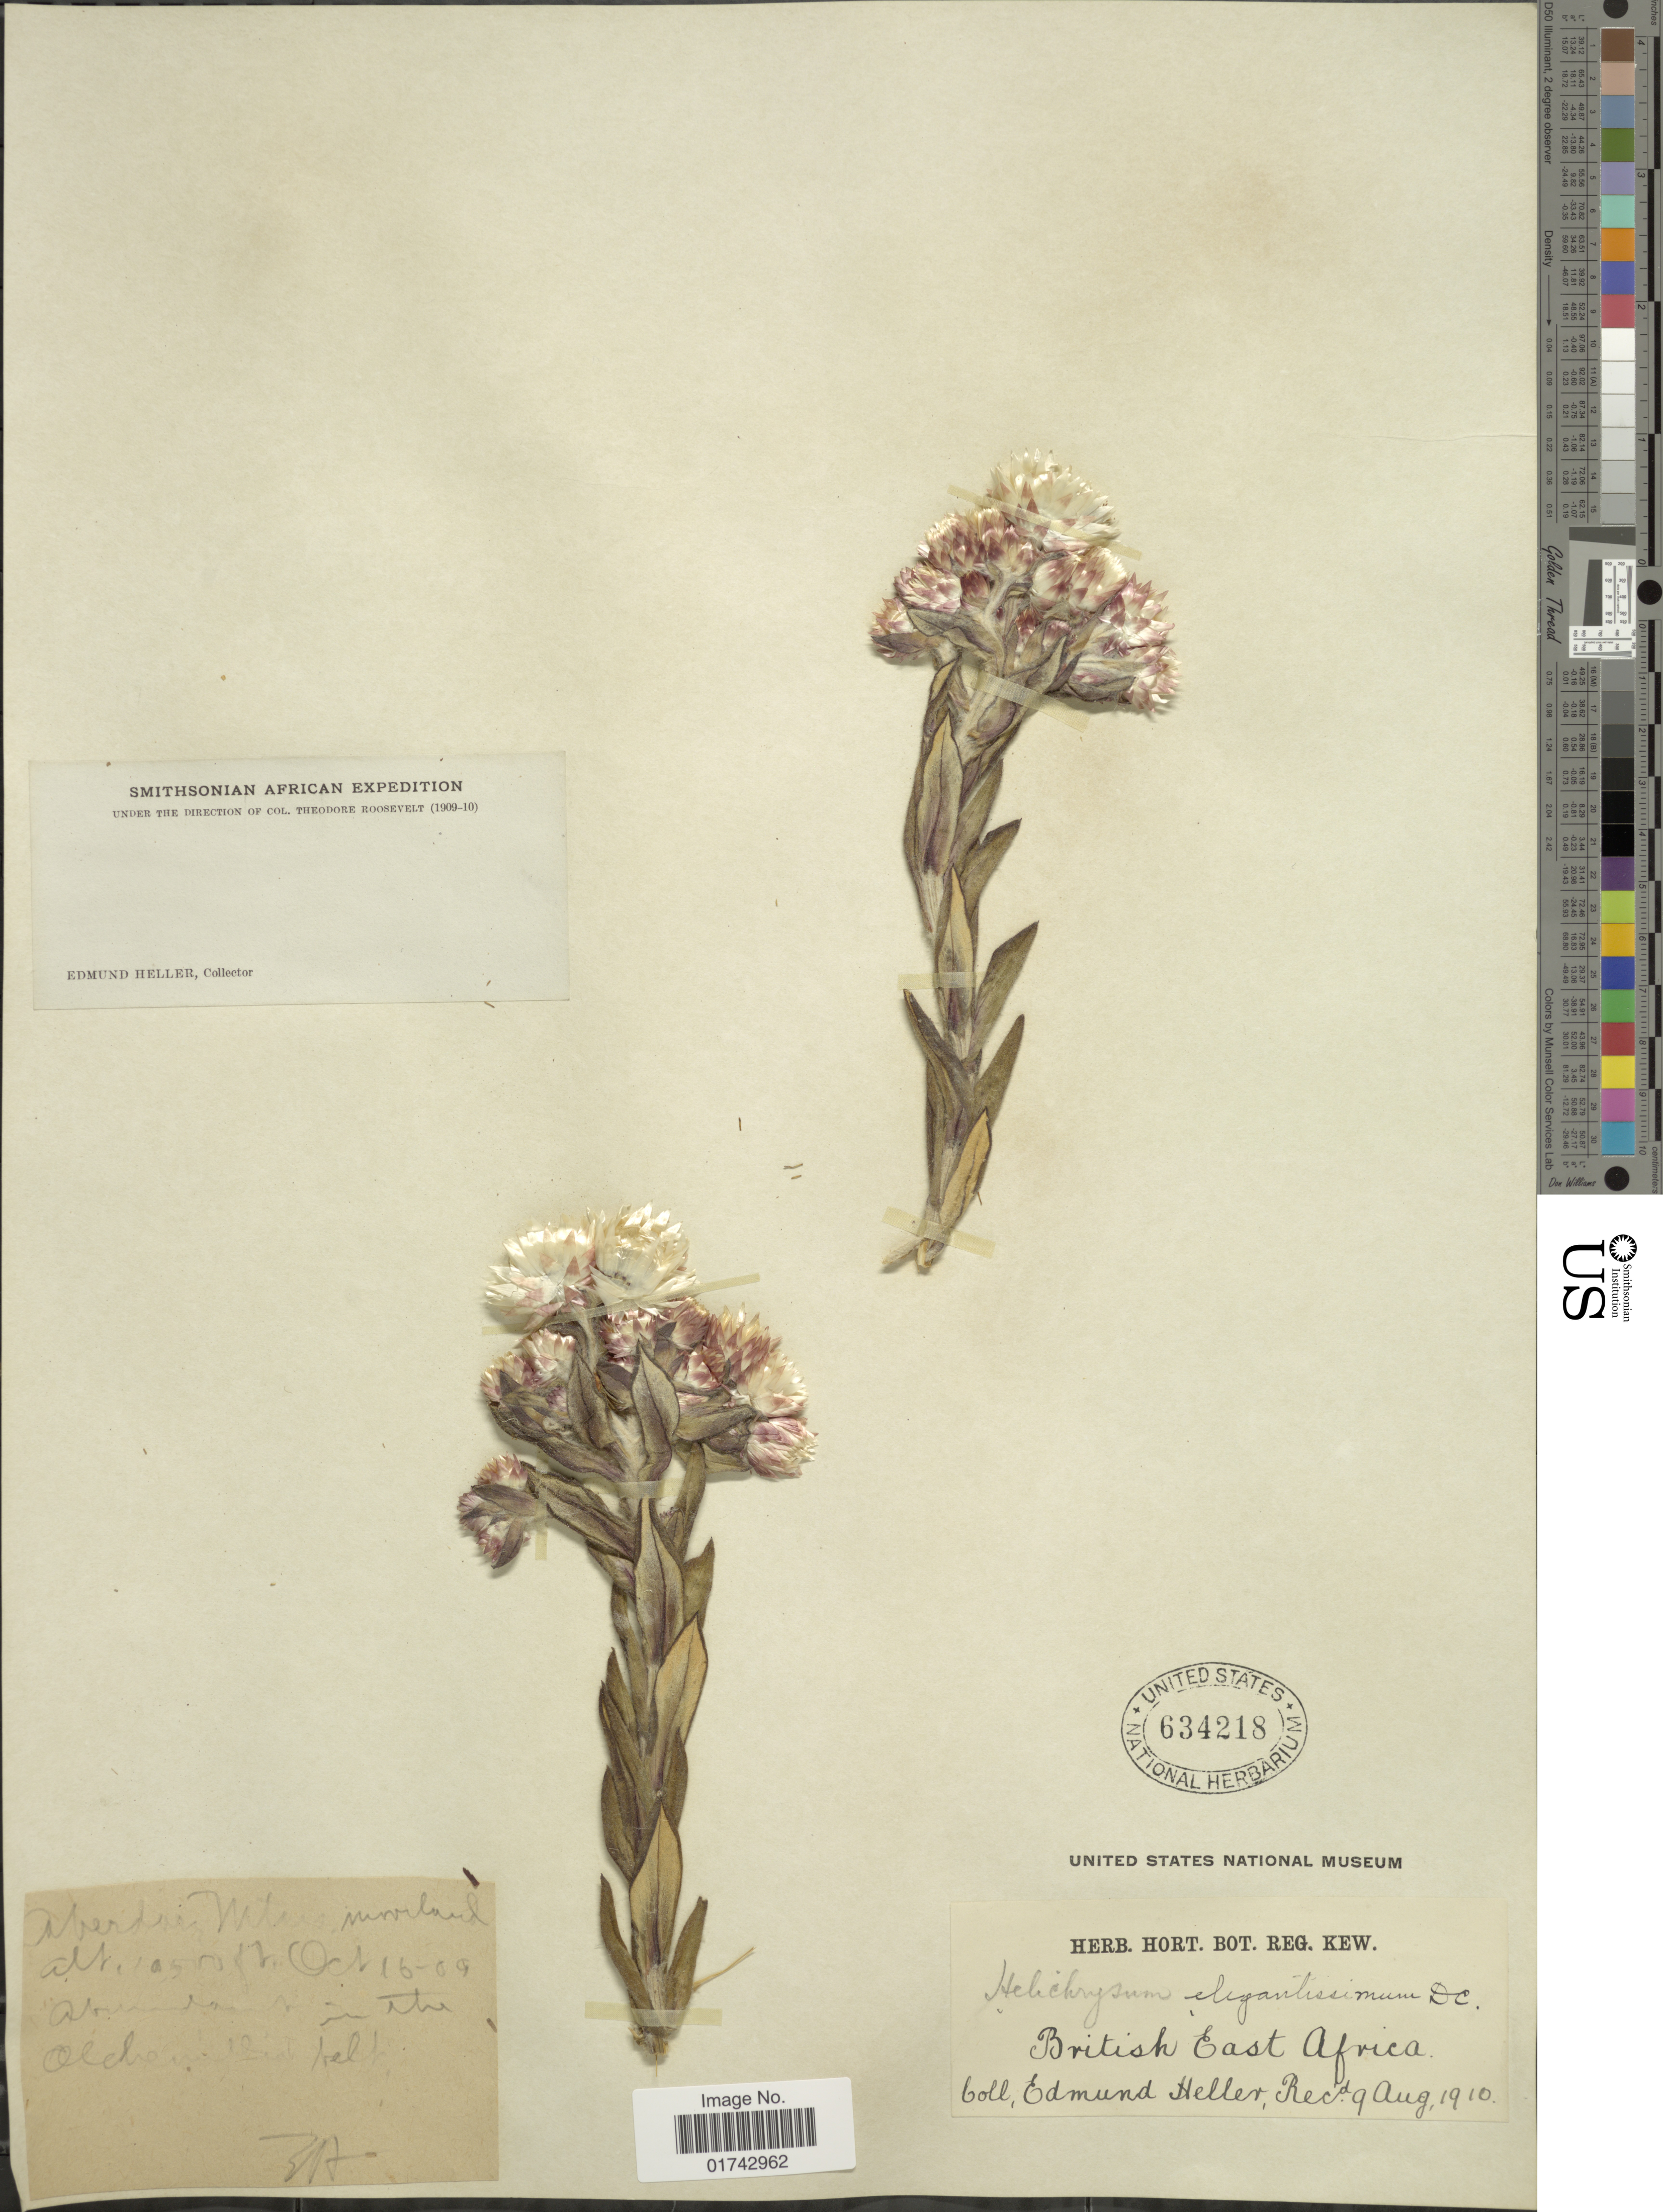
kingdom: Plantae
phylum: Tracheophyta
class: Magnoliopsida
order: Asterales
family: Asteraceae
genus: Helichrysum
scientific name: Helichrysum elegantissimum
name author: DC.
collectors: E. Heller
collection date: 1910-08-09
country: Kenya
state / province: Nyeri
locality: British East Africa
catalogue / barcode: US 634218